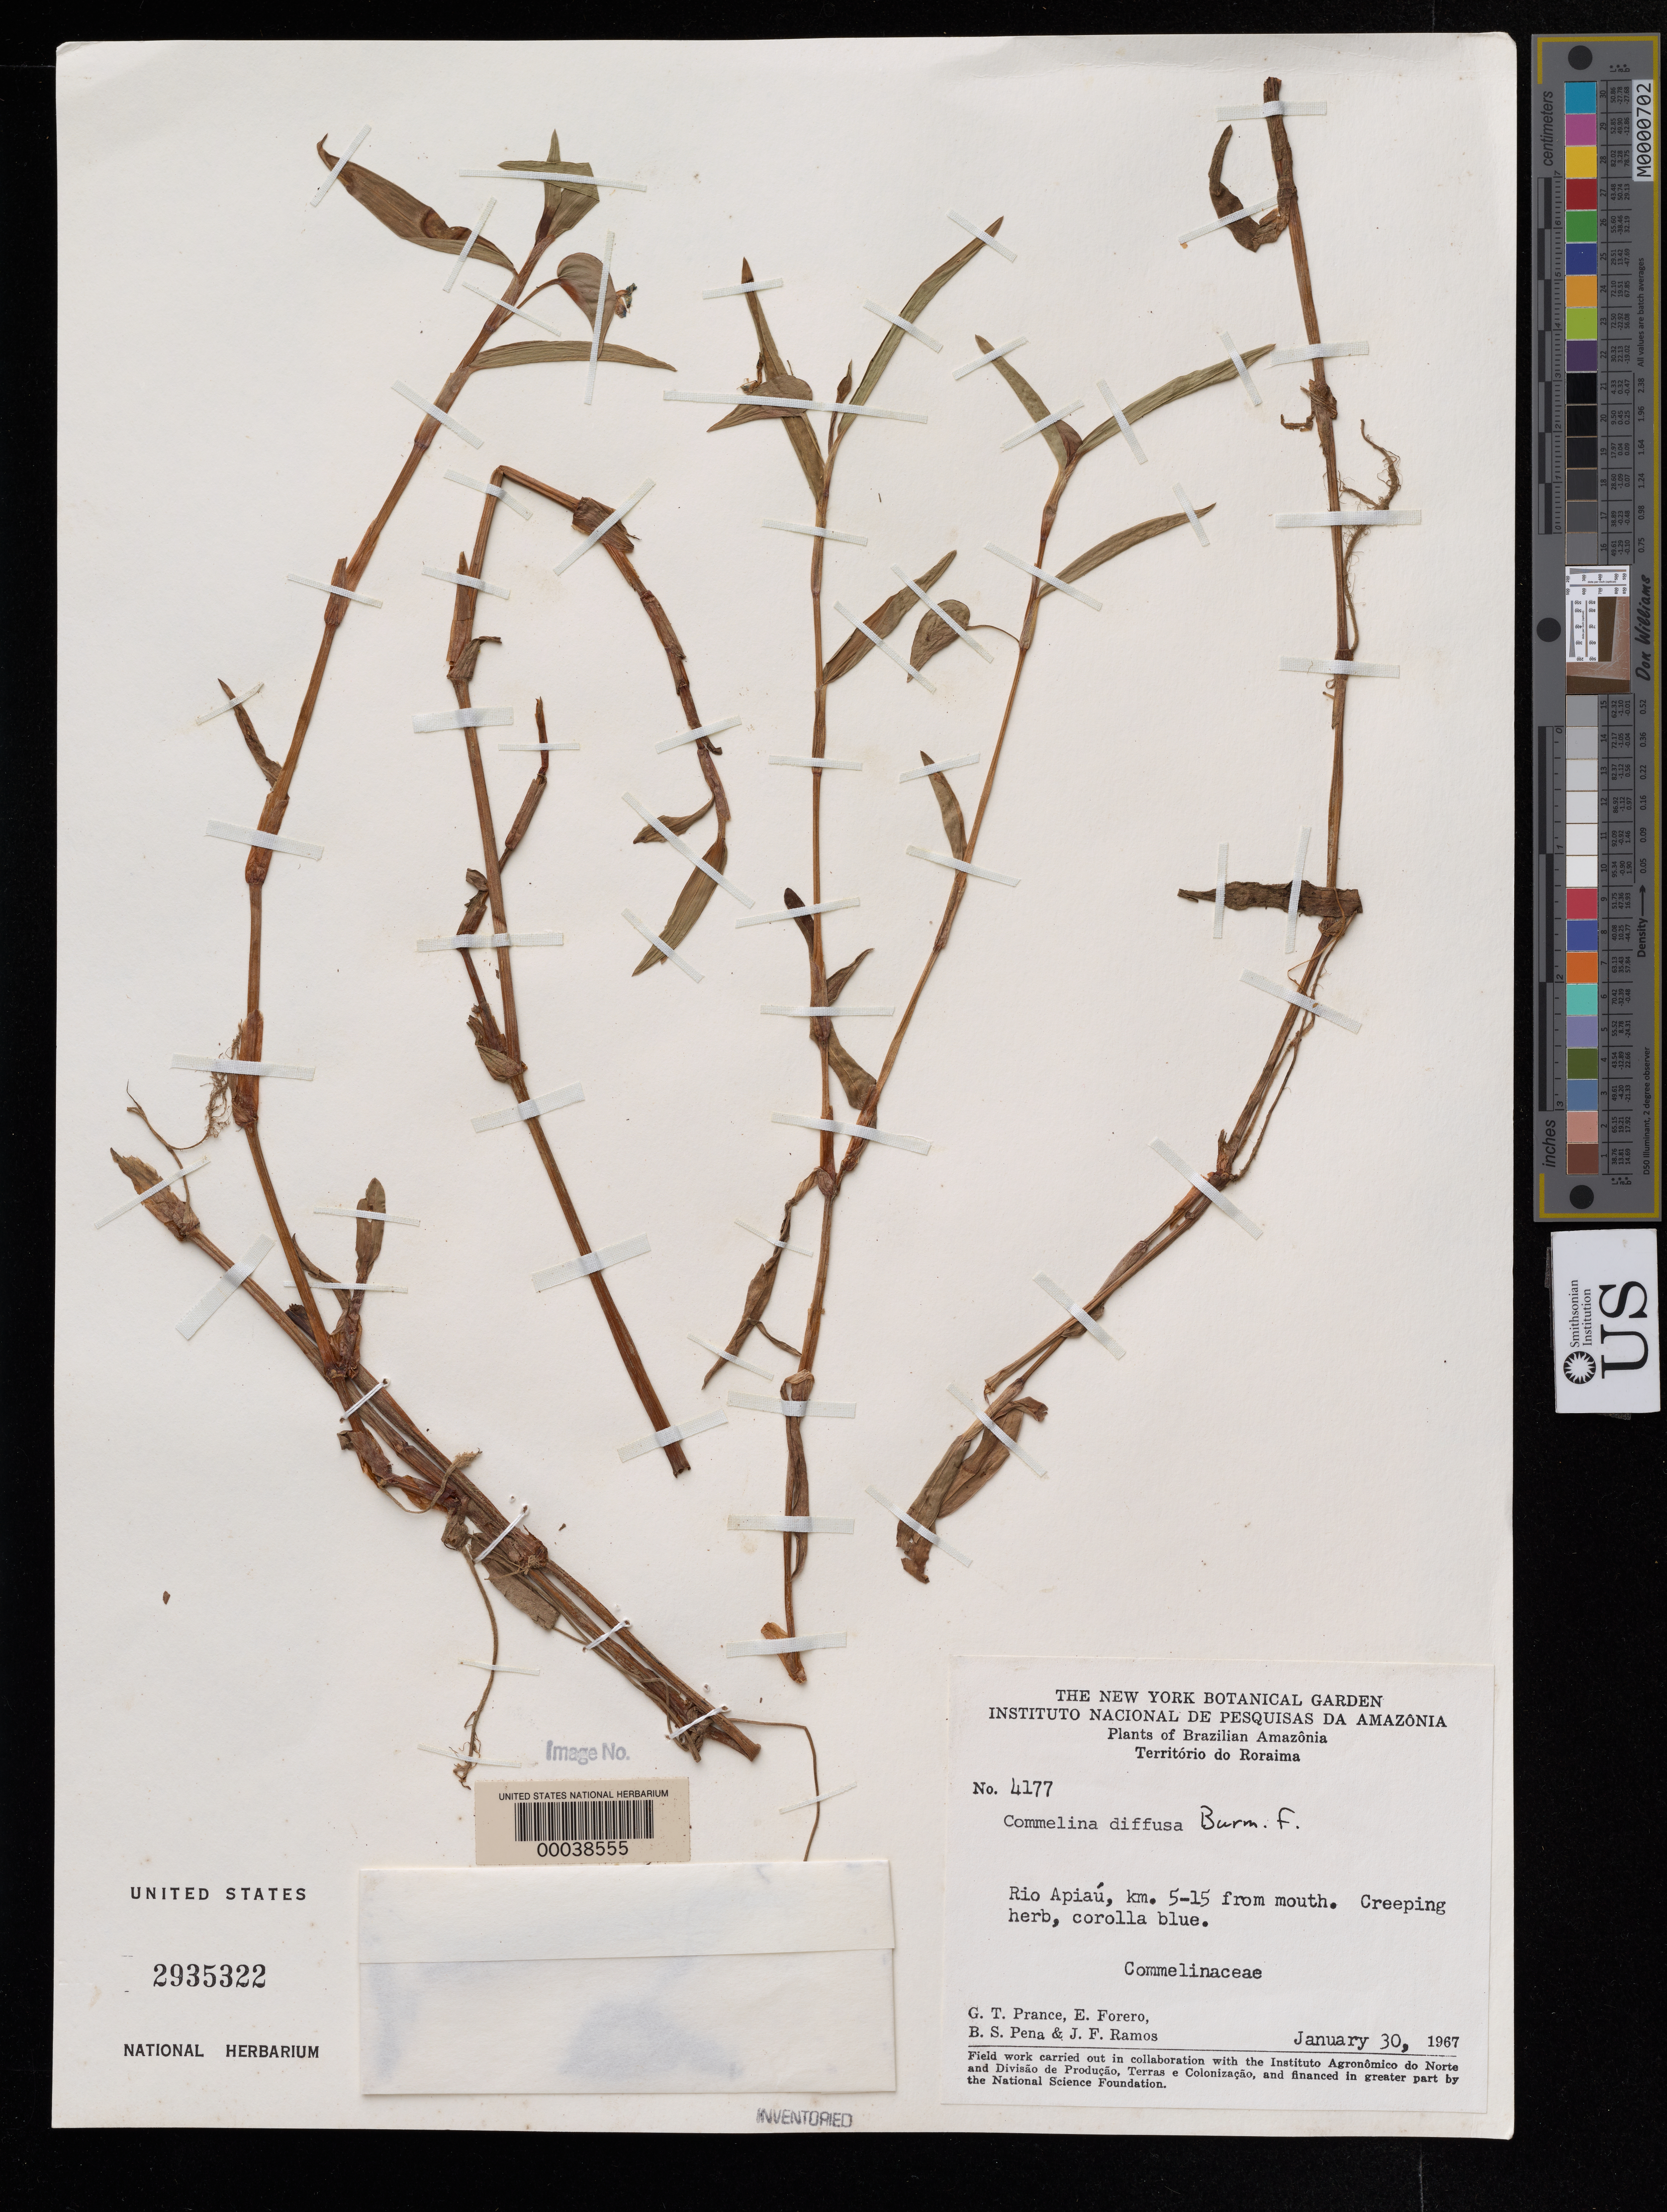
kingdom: Plantae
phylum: Tracheophyta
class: Liliopsida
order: Commelinales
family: Commelinaceae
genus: Commelina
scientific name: Commelina diffusa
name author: Burm. f.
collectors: G. T. Prance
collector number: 4177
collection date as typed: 30 Jan 1967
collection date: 1967-01-30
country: Brazil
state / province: Roraima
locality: Rio apiau, serra pacaraima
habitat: Riverbank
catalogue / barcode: US 2935322